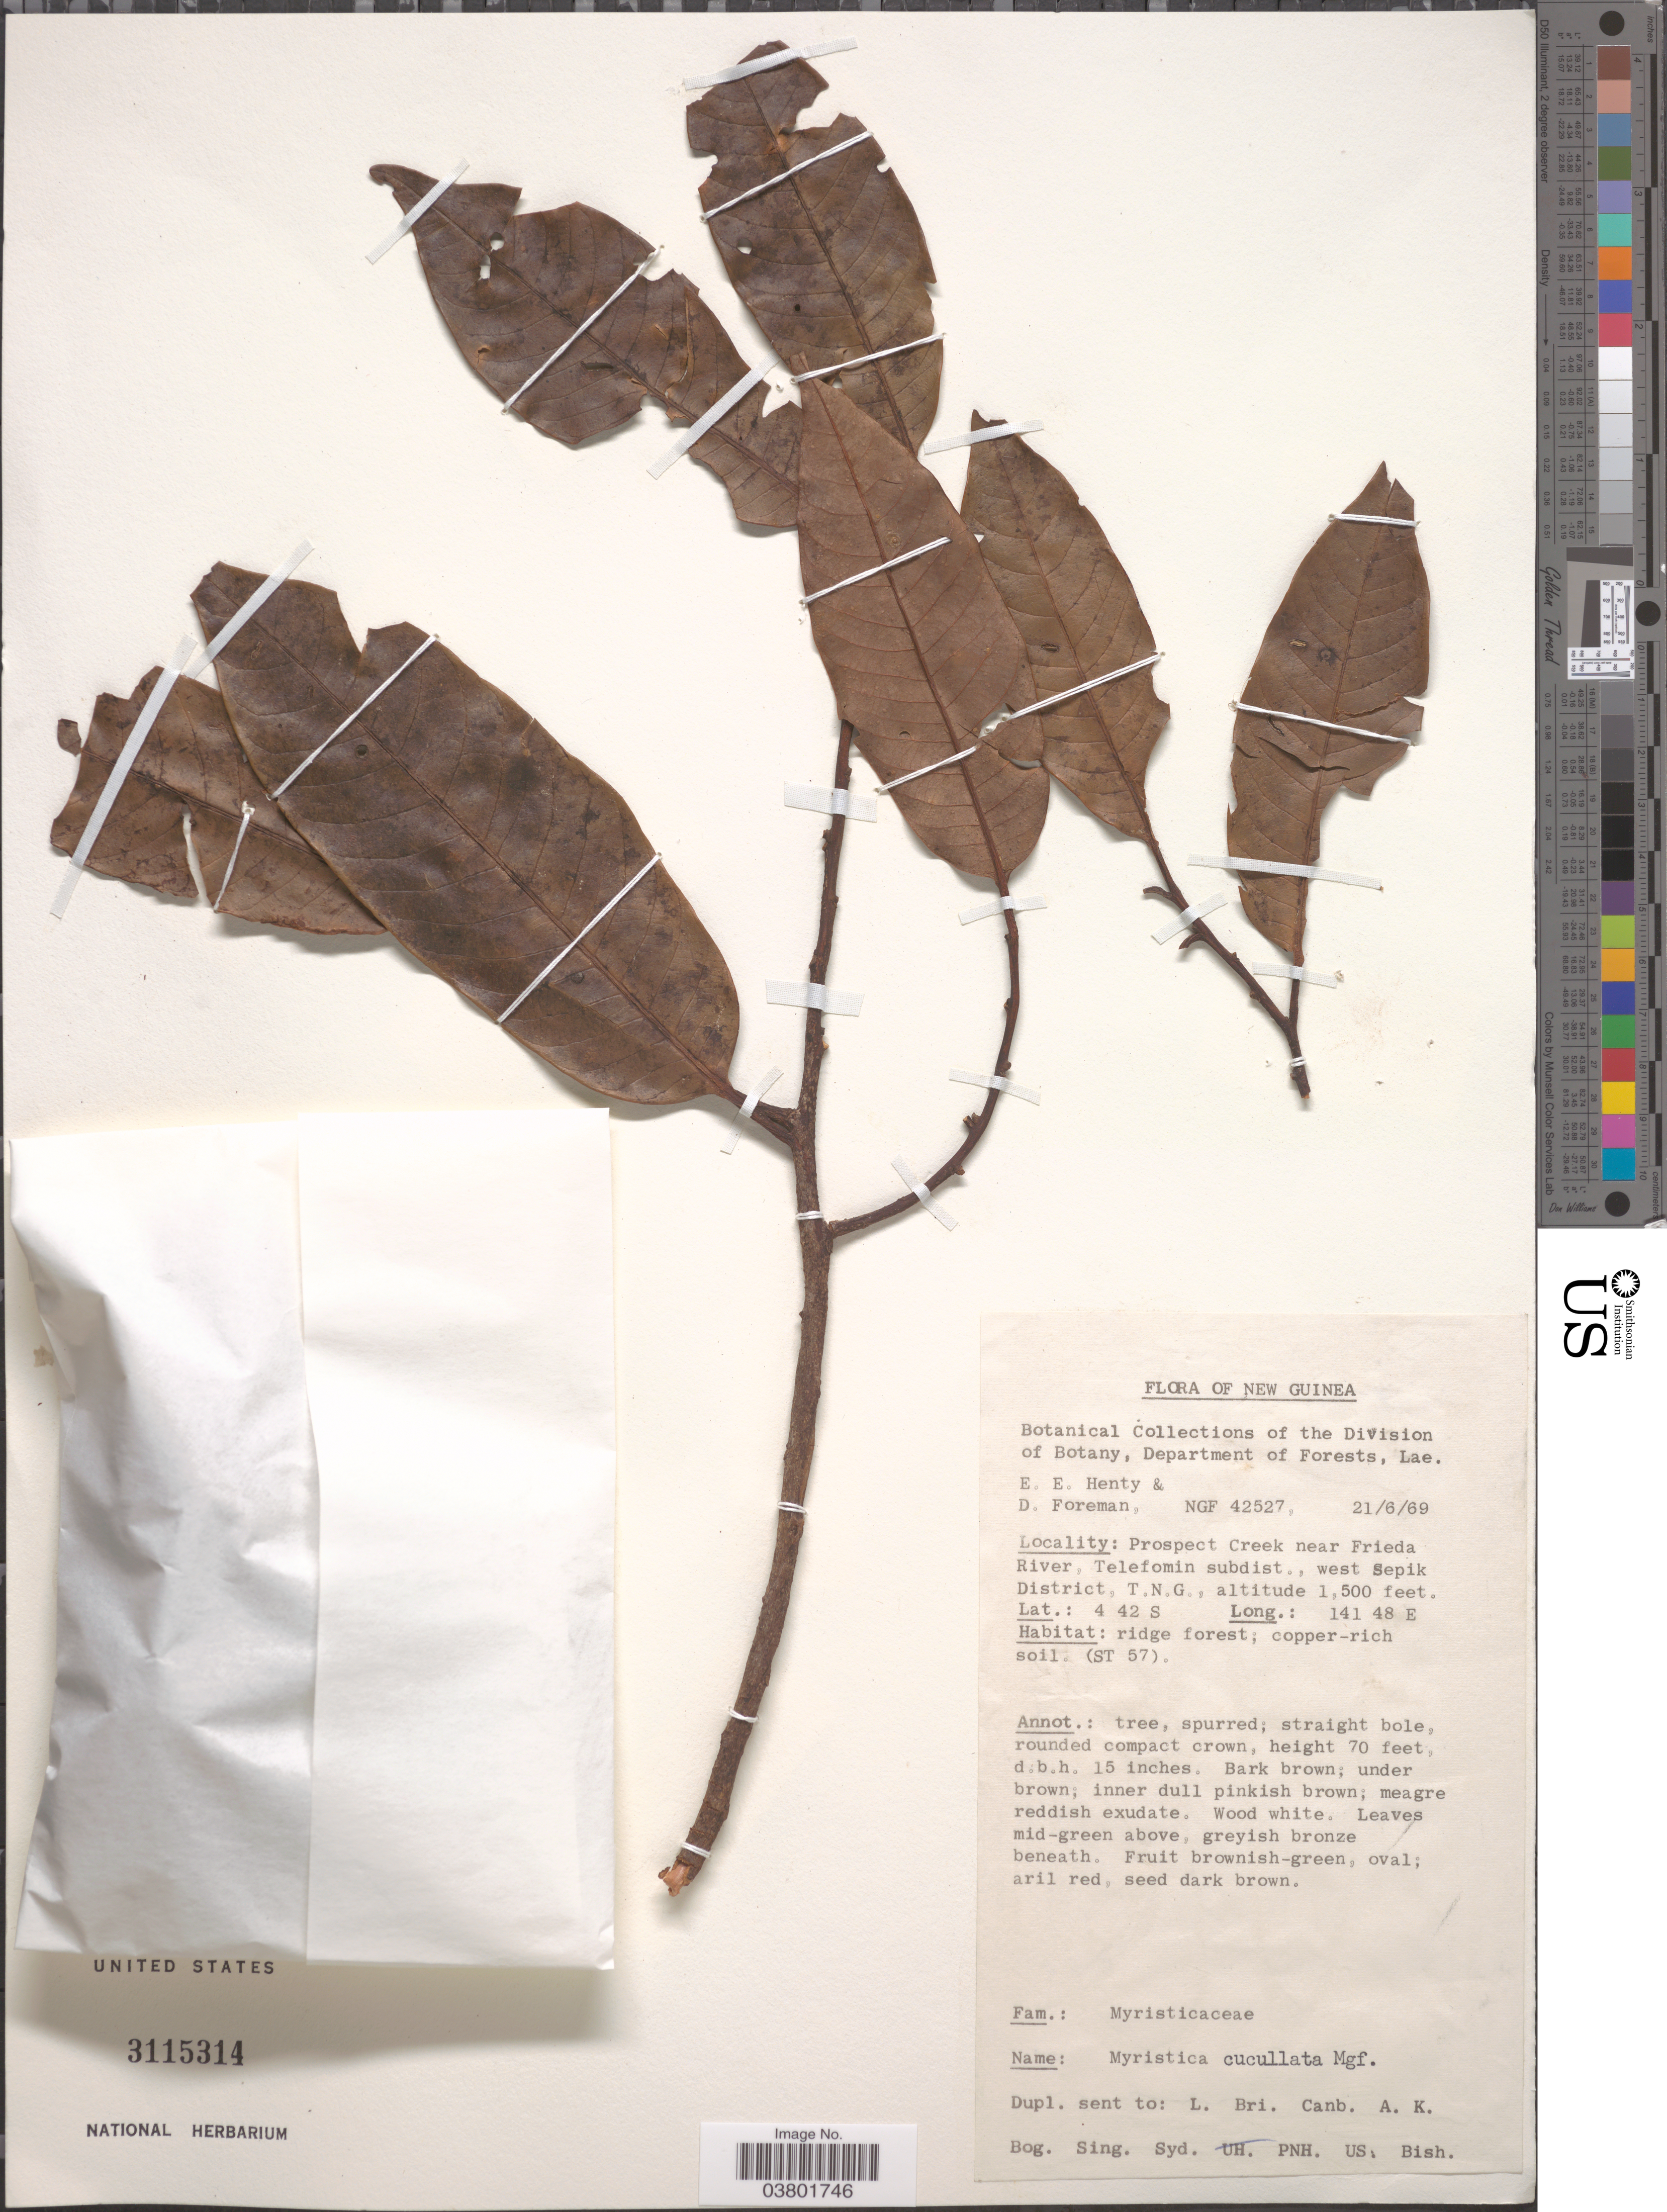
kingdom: Plantae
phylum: Tracheophyta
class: Magnoliopsida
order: Magnoliales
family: Myristicaceae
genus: Myristica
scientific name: Myristica cucullata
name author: Markgr.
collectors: E. Henty & D. Foreman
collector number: NGF42527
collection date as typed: Transcribed d/m/y: 21/6/69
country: Papua New Guinea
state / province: Sandaun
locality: New Guinea. Prospect Creek near Frieda River, Telefomin subdist., west Sepik District, T.N.G.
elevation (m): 457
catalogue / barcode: US 3115314